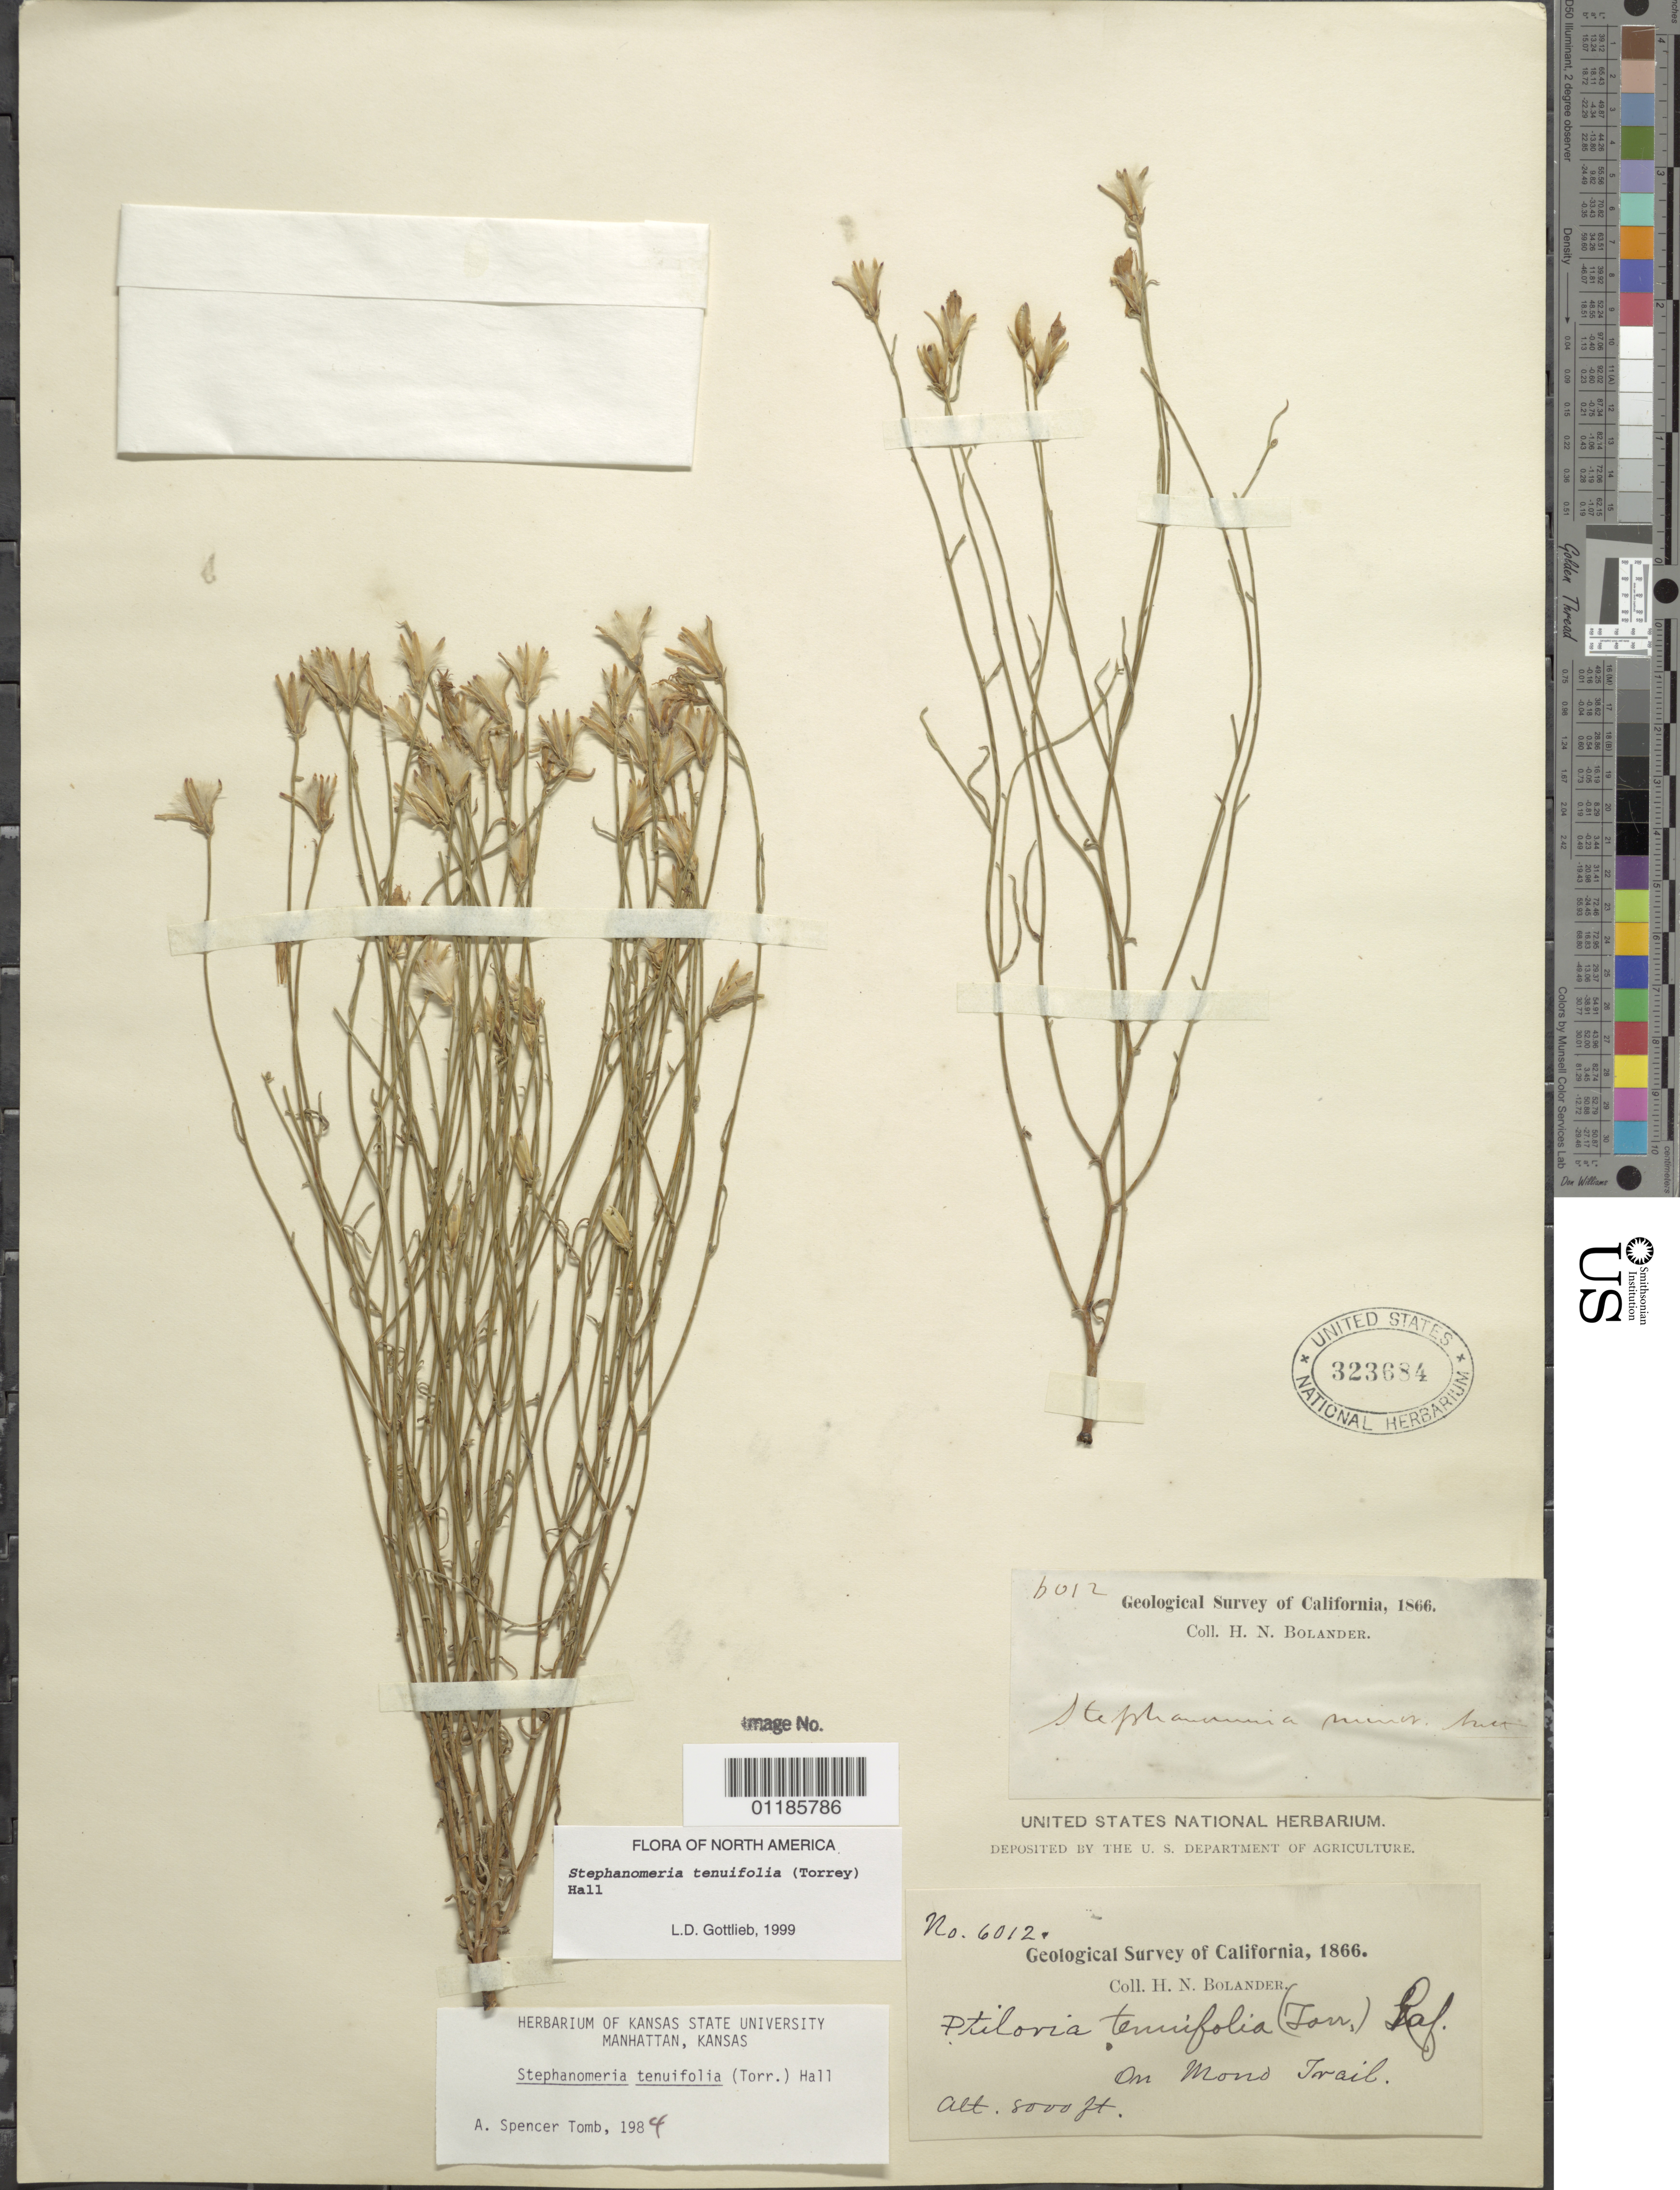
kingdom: Plantae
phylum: Tracheophyta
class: Magnoliopsida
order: Asterales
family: Asteraceae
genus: Stephanomeria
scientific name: Stephanomeria tenuifolia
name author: (Torr.) H.M. Hall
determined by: Gottlieb, L. D.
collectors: H. Bolander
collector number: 6012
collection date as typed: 1866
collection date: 1866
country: United States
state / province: California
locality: on Mono Trail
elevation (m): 2438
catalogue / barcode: US 323684